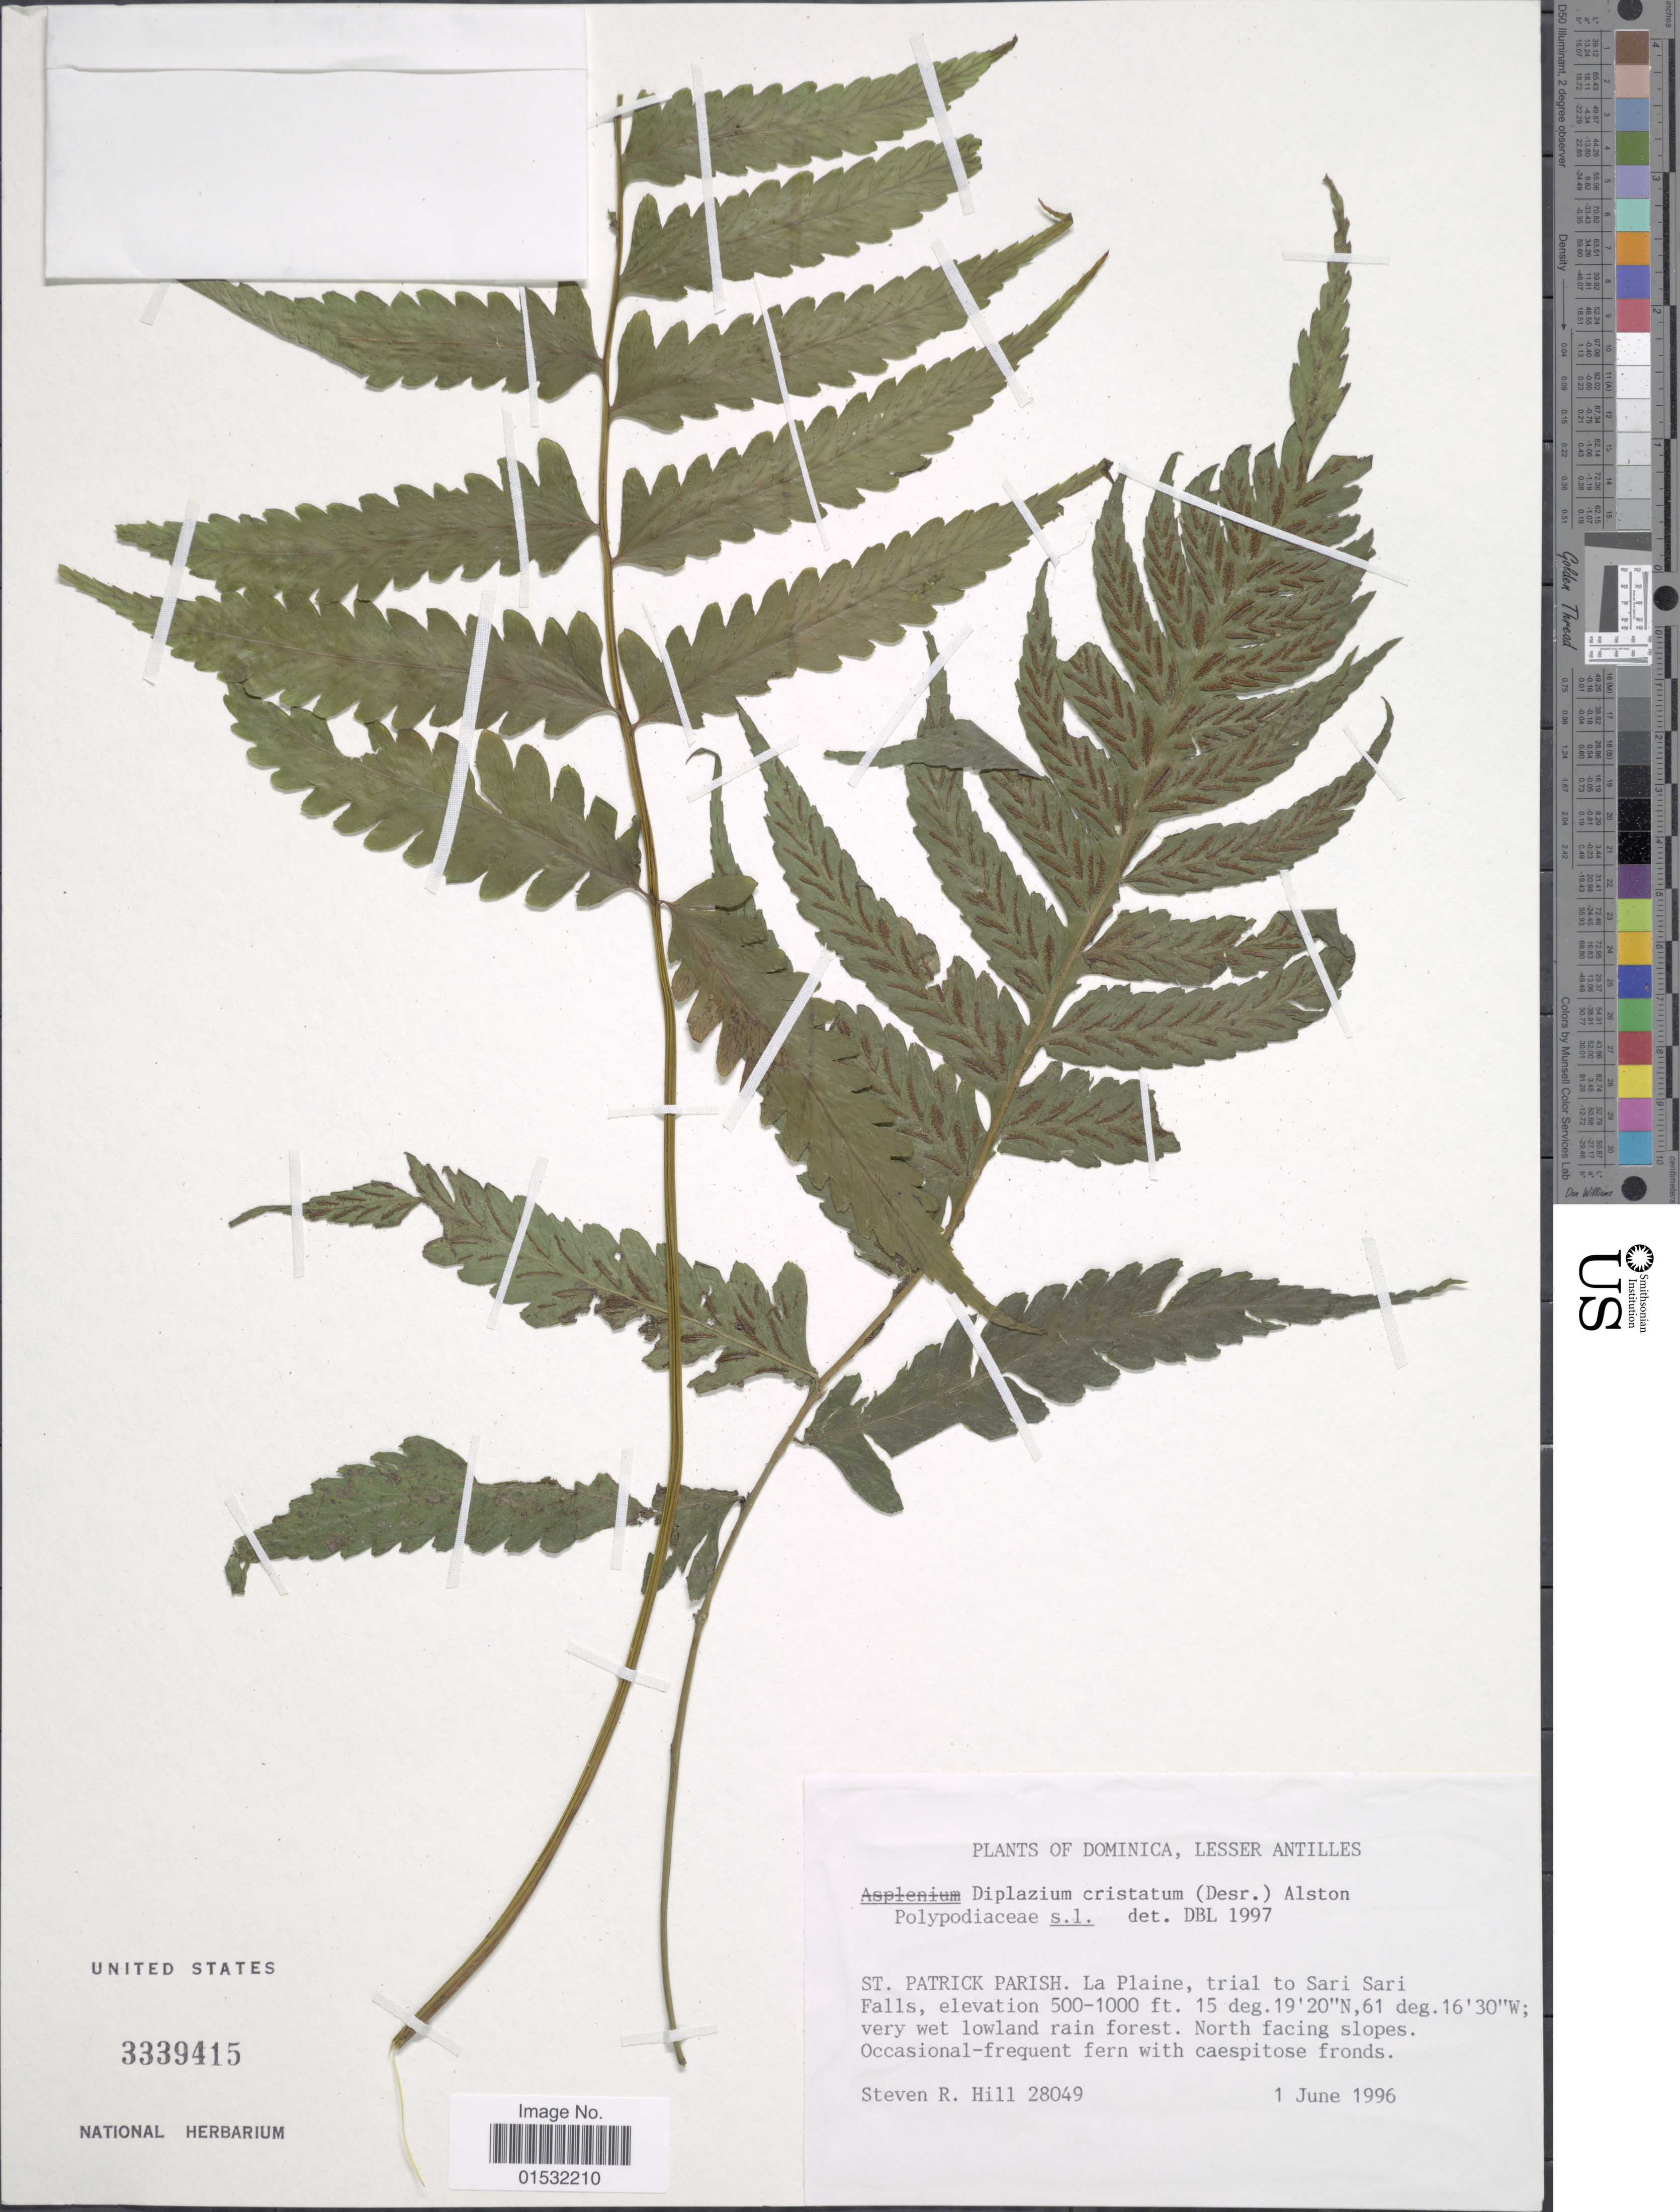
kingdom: Plantae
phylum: Tracheophyta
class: Polypodiopsida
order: Polypodiales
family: Athyriaceae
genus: Diplazium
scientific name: Diplazium cristatum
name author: (Desr.) Alston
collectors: S. R. Hill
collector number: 28049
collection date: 1996-06-01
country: Dominica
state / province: St. Patrick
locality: Lesser Antilles. St. Patrick Parish. La Plaine, trail to Sari Sari Falls. North facing slopes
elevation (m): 152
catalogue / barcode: US 3339415